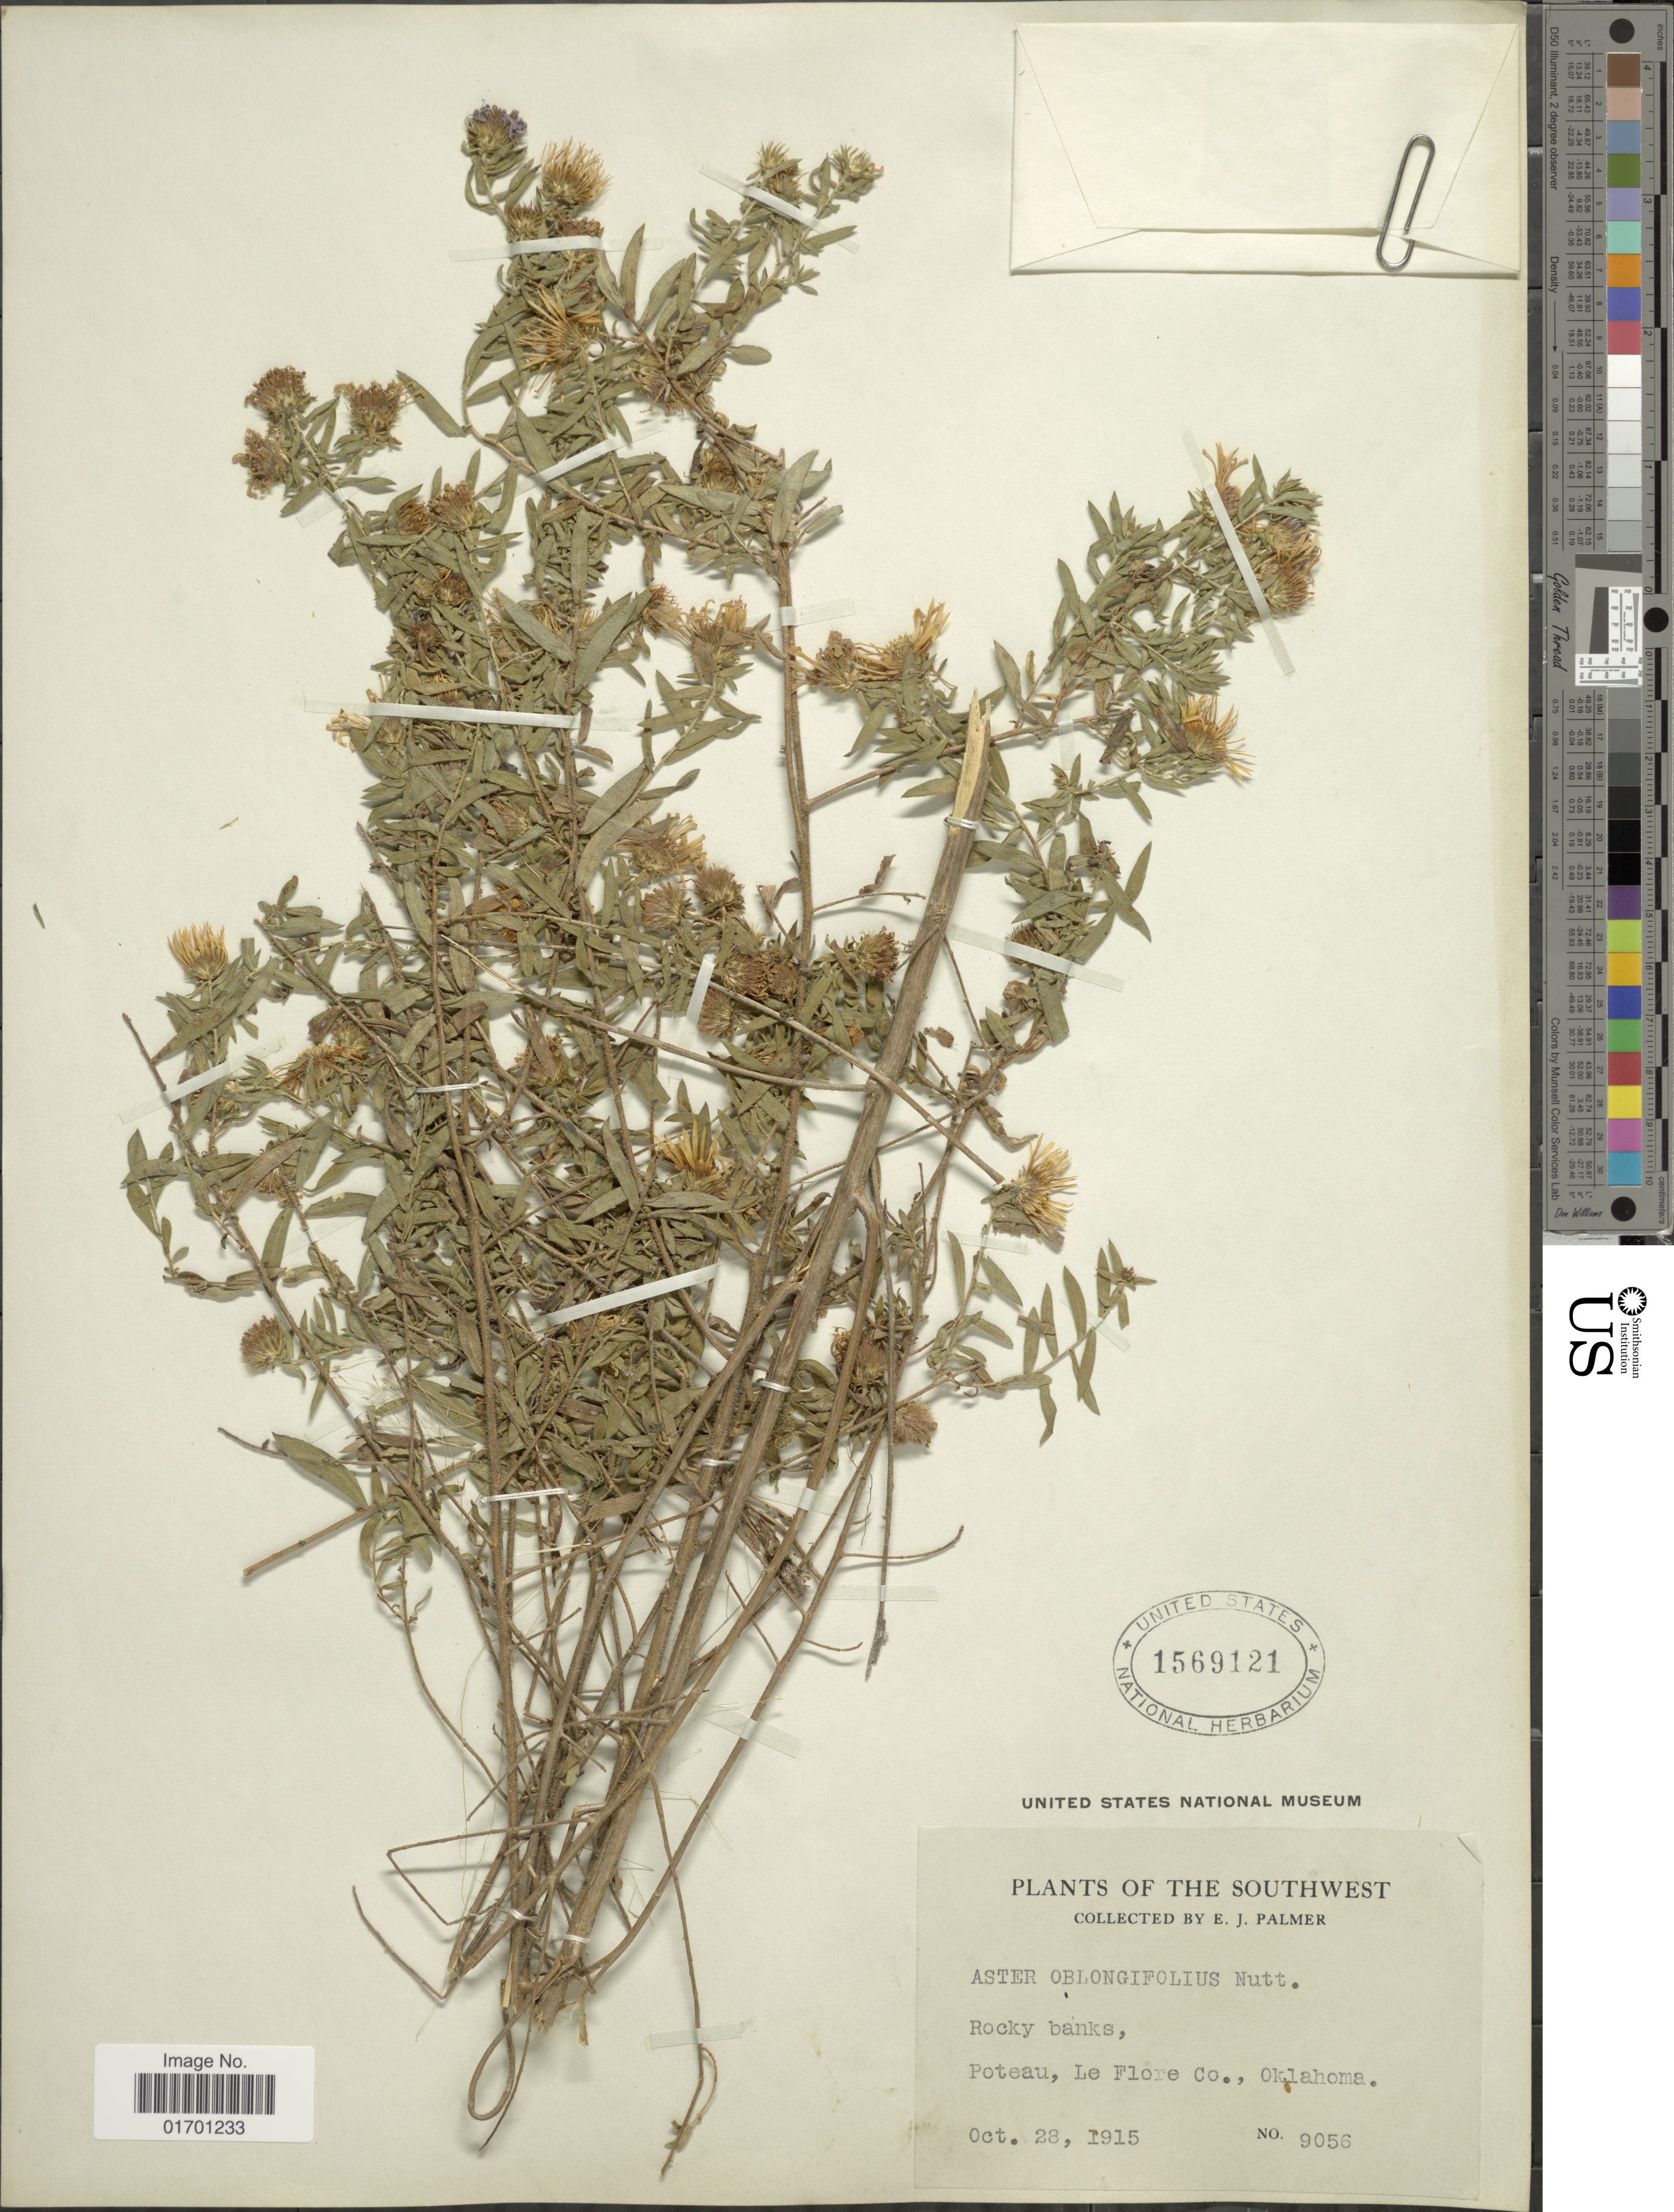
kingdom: Plantae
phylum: Tracheophyta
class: Magnoliopsida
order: Asterales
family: Asteraceae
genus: Symphyotrichum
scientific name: Symphyotrichum oblongifolium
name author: (Nutt.) G.L. Nesom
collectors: E. J. Palmer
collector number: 9056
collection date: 1915-10-28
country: United States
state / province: Oklahoma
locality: The Southwest Rocky banks, Poteau, Le Flore Co.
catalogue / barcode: US 1569121